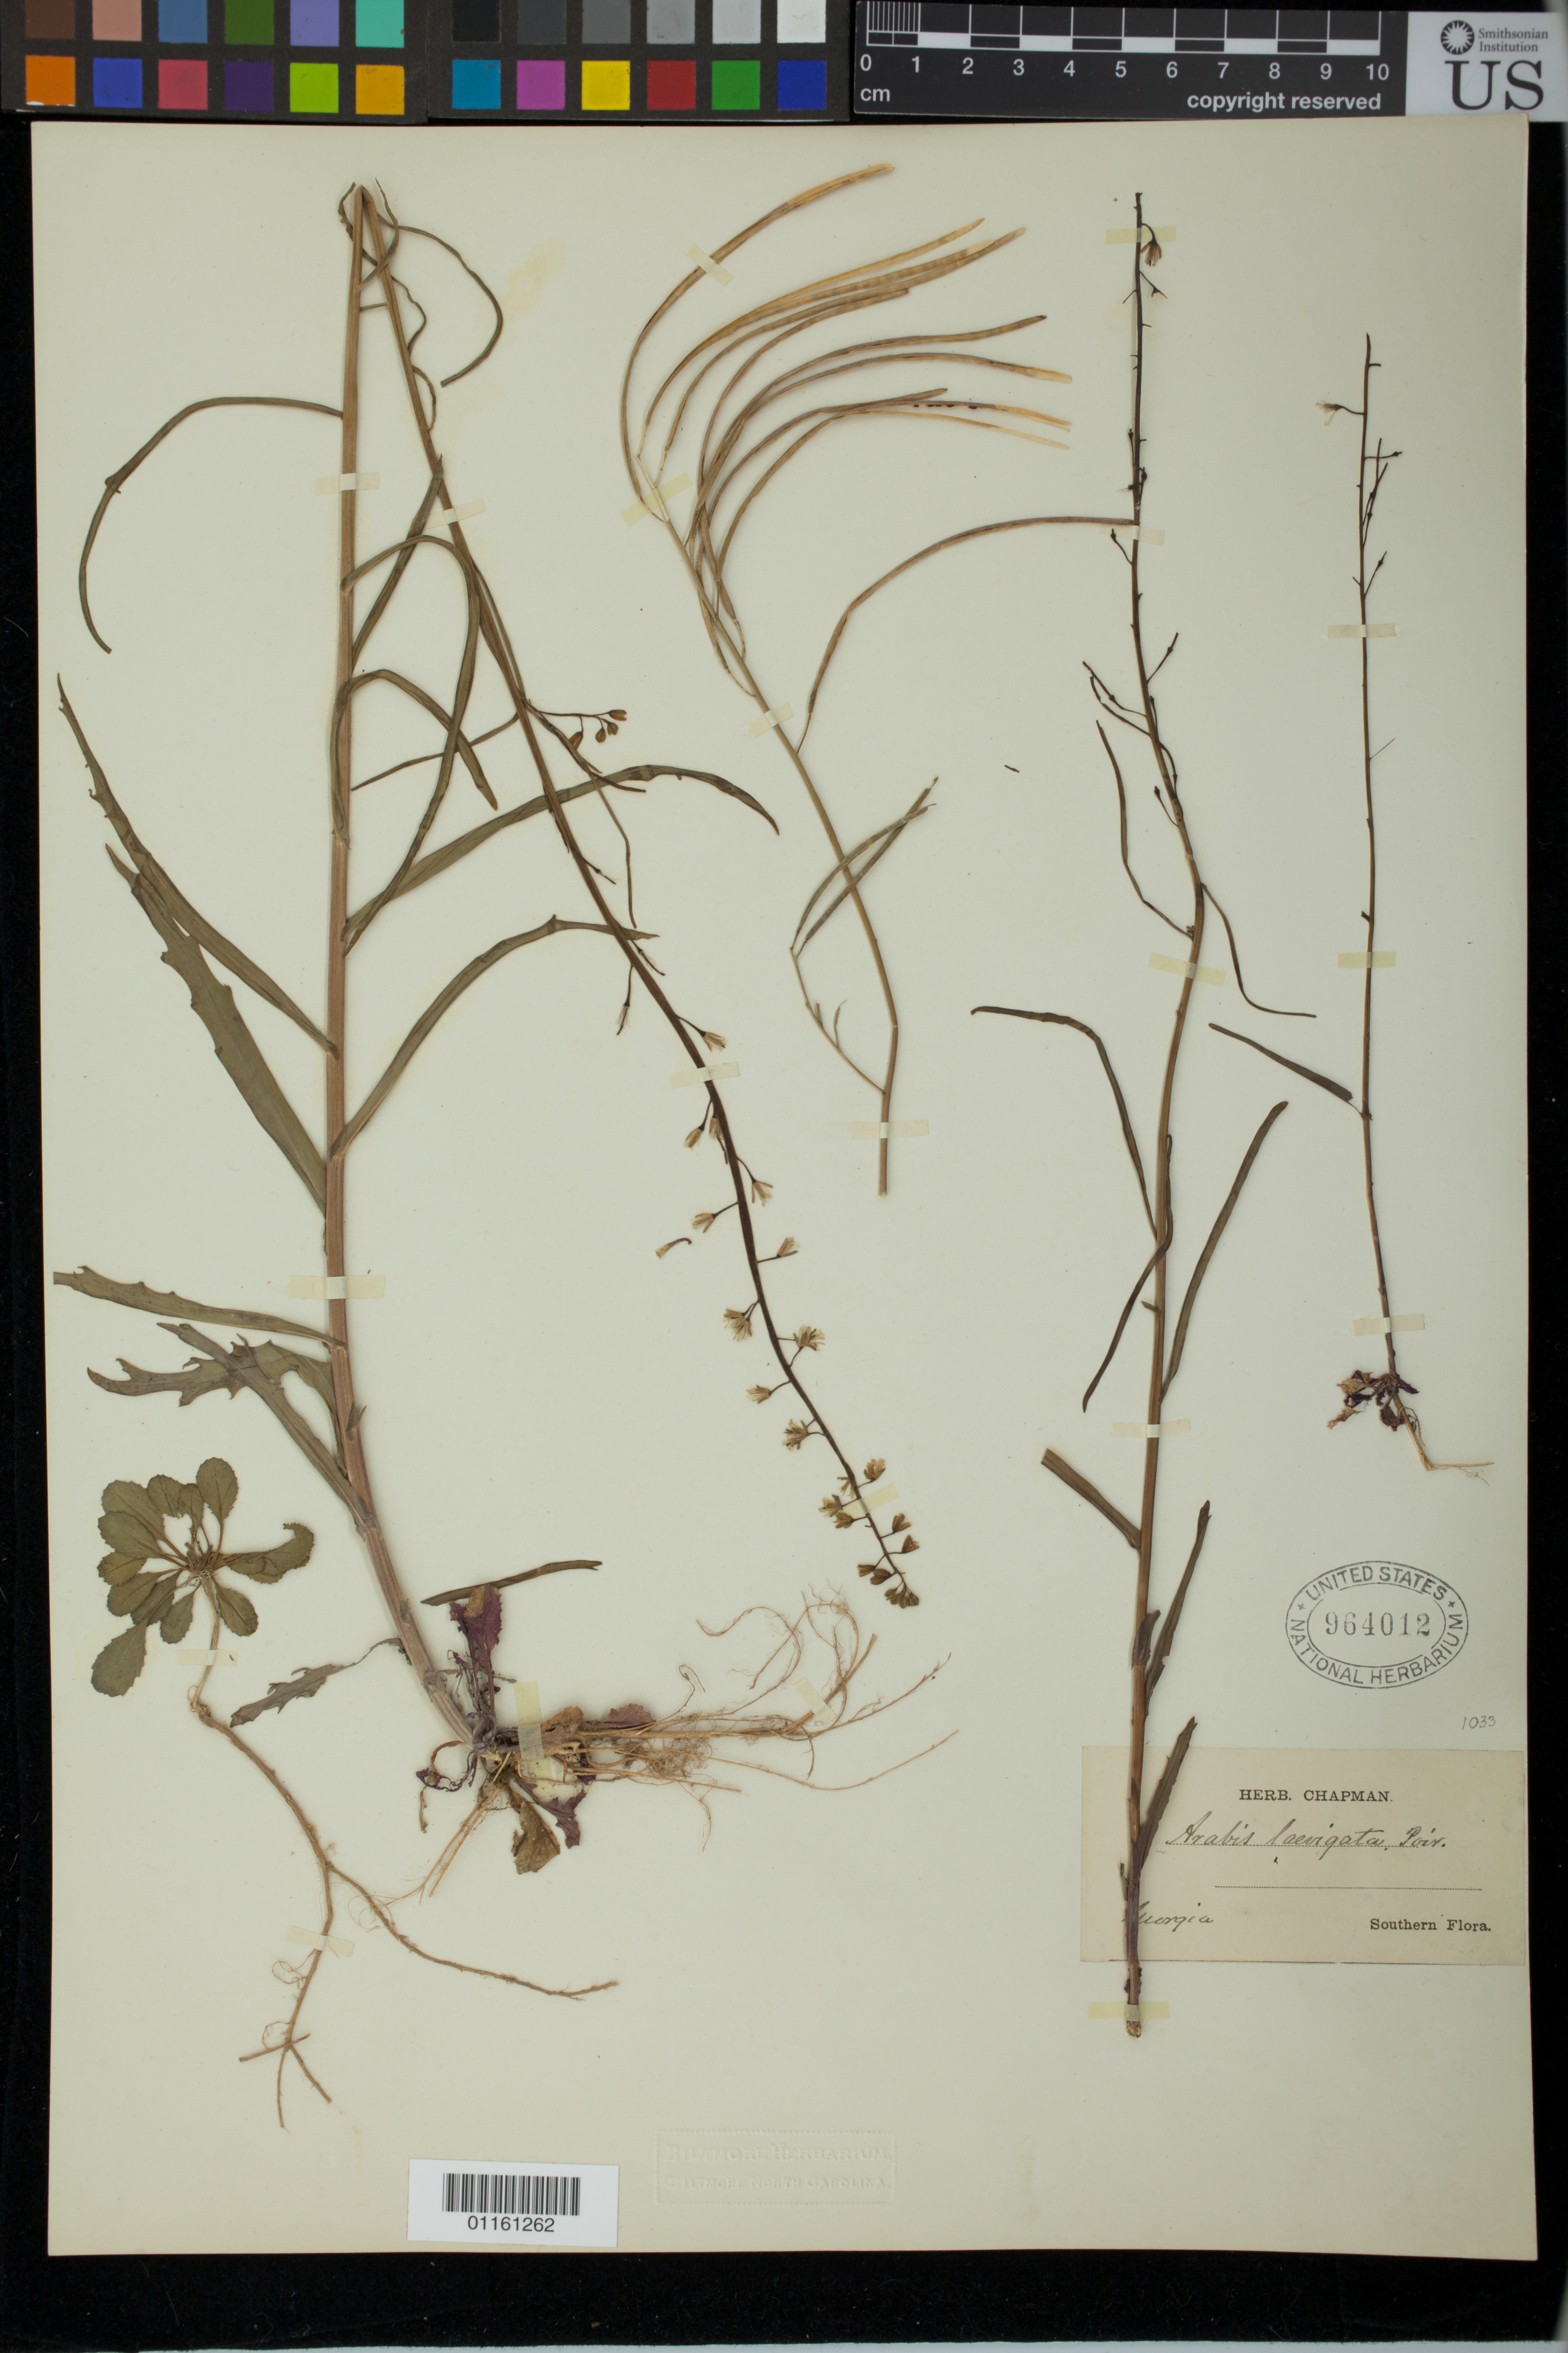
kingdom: Plantae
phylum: Tracheophyta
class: Magnoliopsida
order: Brassicales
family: Brassicaceae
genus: Arabis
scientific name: Arabis laevigata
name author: (Muhl. ex Willd.) Poir.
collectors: ex herb. A.W. Chapman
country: United States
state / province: Georgia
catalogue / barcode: US 964012